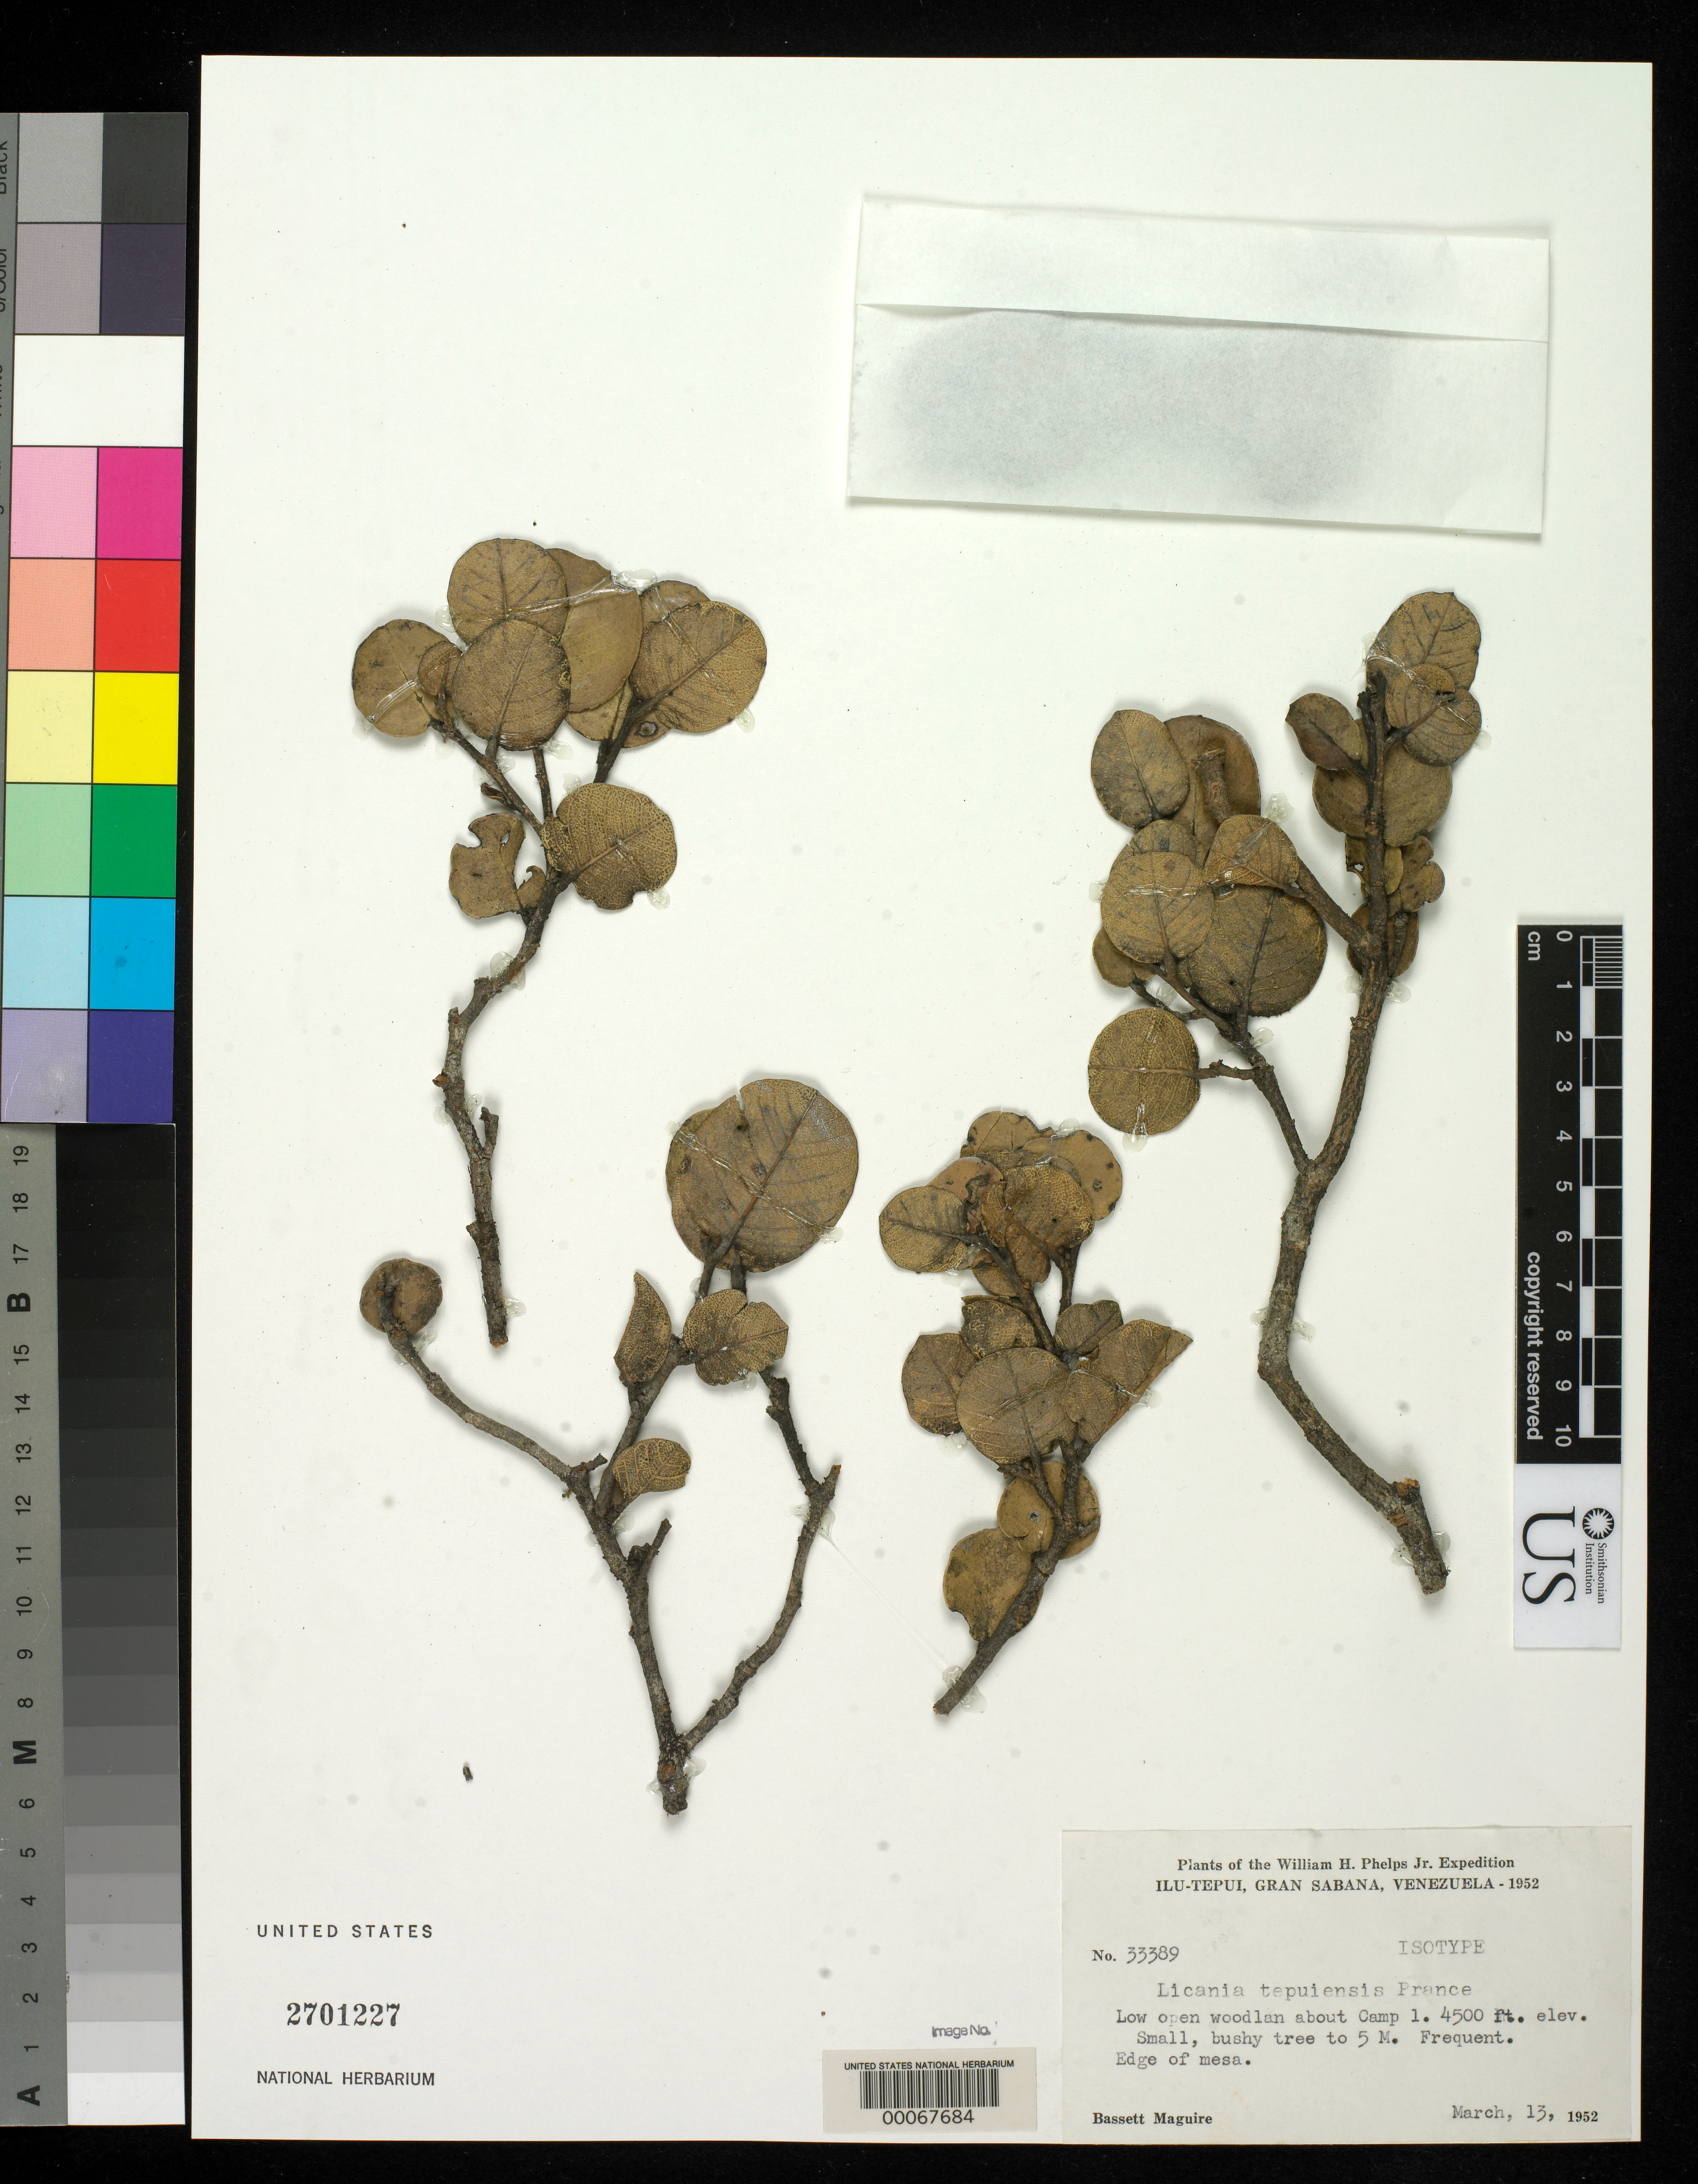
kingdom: Plantae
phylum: Tracheophyta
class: Magnoliopsida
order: Malpighiales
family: Chrysobalanaceae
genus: Licania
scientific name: Licania tepuiensis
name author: Prance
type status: Isotype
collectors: B. Maguire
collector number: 33389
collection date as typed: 13 Mar 1952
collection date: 1952-03-13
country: Venezuela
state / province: Bolivar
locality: Ilu-Tepui, Gran Sabana; alt. 4500 Ft.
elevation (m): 1372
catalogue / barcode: US 2701227